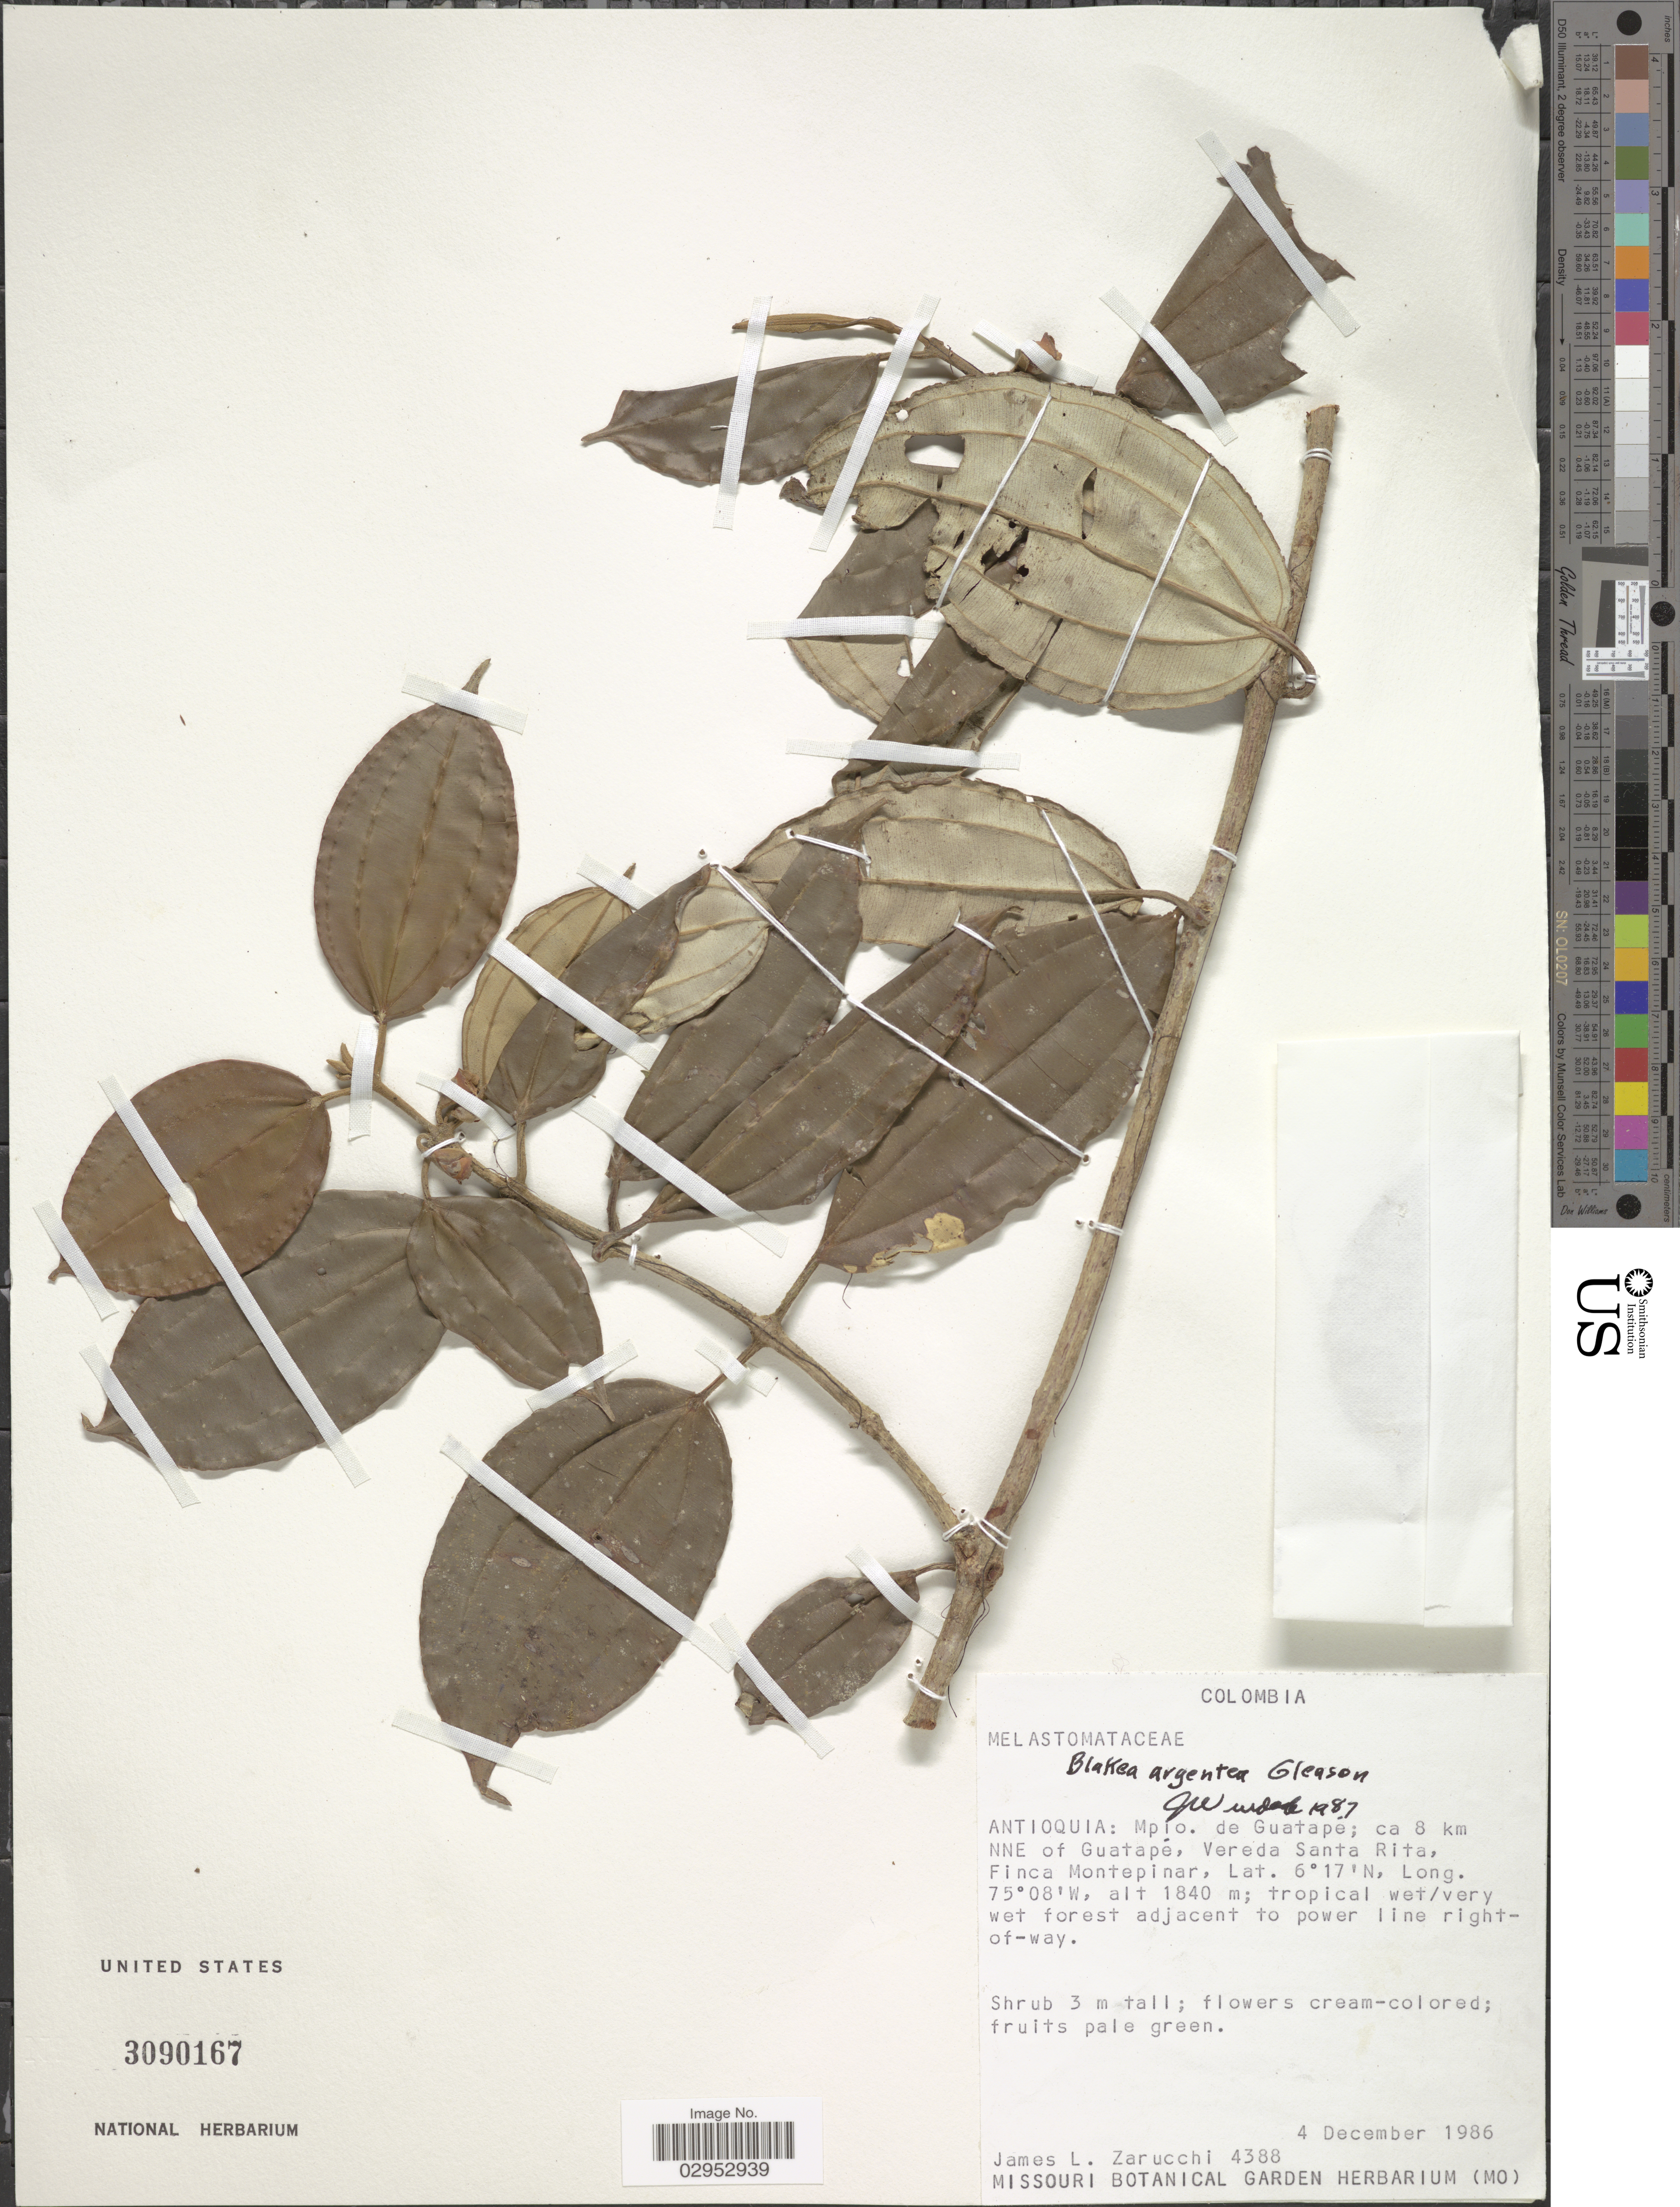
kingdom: Plantae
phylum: Tracheophyta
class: Magnoliopsida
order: Myrtales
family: Melastomataceae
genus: Blakea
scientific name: Blakea argentea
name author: Gleason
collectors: J. L. Zarucchi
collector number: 4388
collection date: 1986-12-04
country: Colombia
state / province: Antioquia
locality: Mpio. de Guatape; ca 8 km NNE of Guatapé, Vereda Santa Rita, Finca Montepinar.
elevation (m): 1840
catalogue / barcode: US 3090167